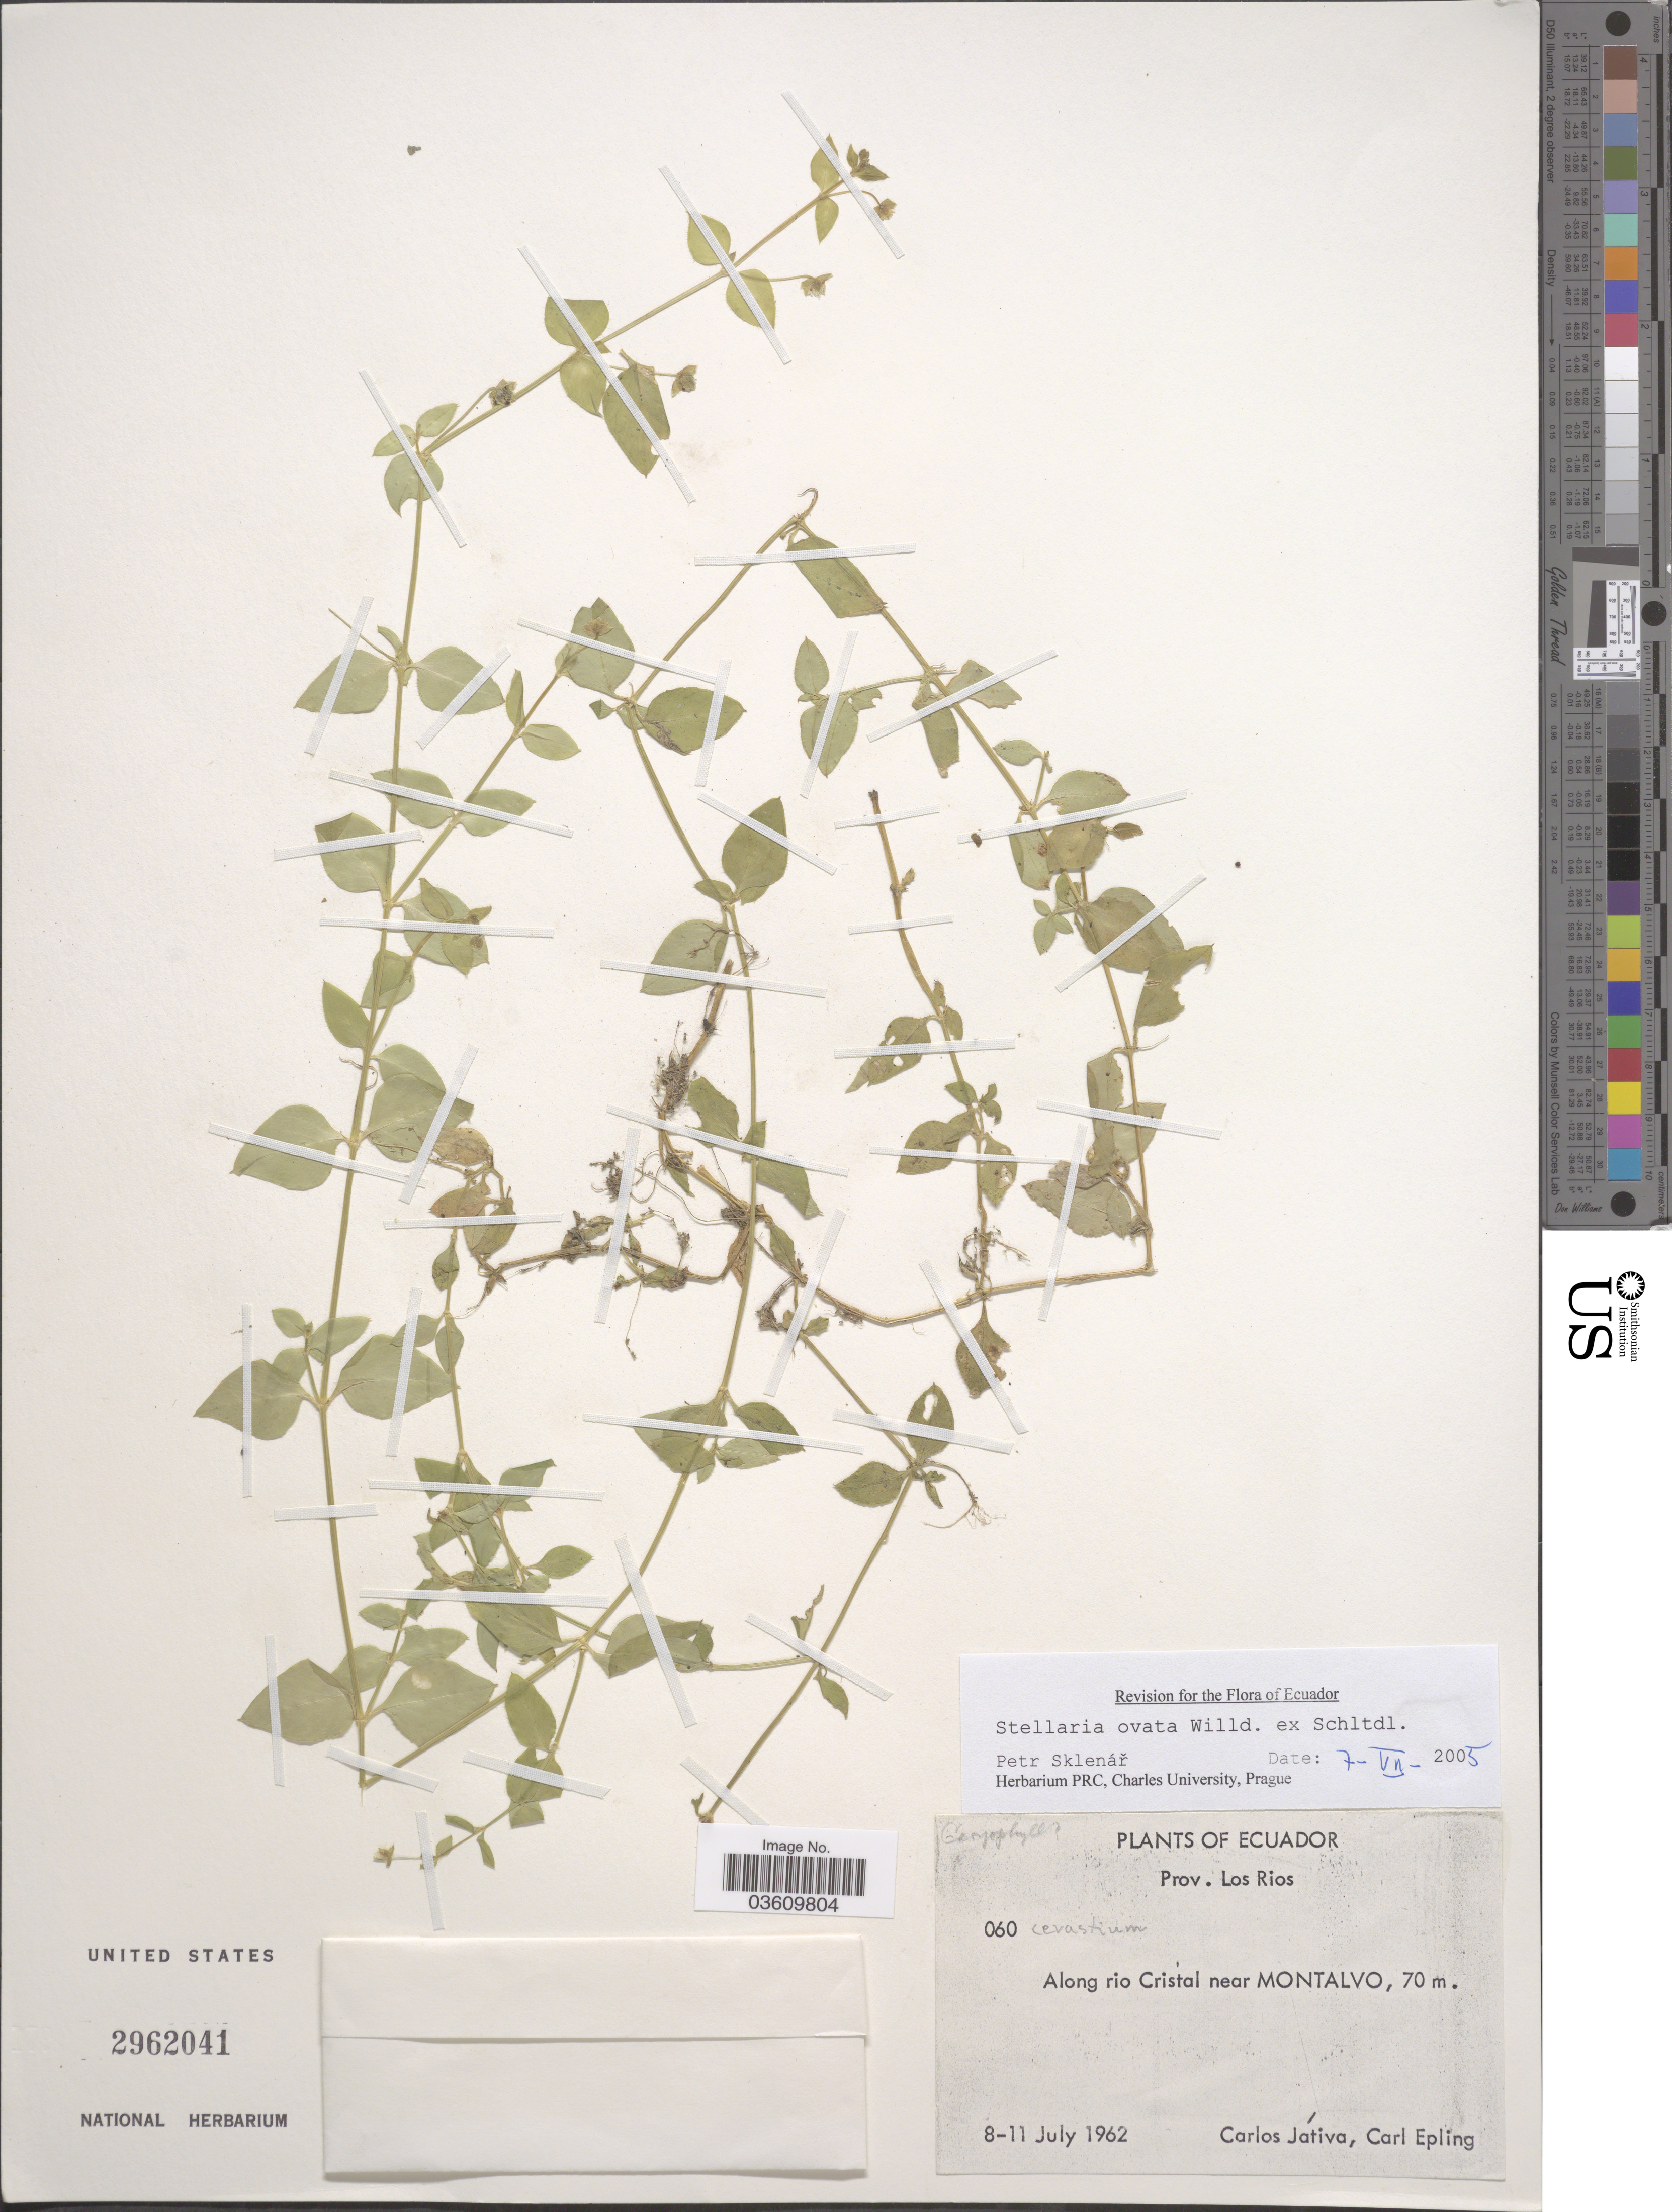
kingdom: Plantae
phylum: Tracheophyta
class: Magnoliopsida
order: Caryophyllales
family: Caryophyllaceae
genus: Stellaria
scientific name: Stellaria ovata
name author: Willd.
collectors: C. D. Játiva & C. C. Epling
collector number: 060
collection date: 1962-07-08/1962-07-11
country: Ecuador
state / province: Los Ríos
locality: Along rio Cristal near Montalvo.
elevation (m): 70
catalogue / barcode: US 2962041